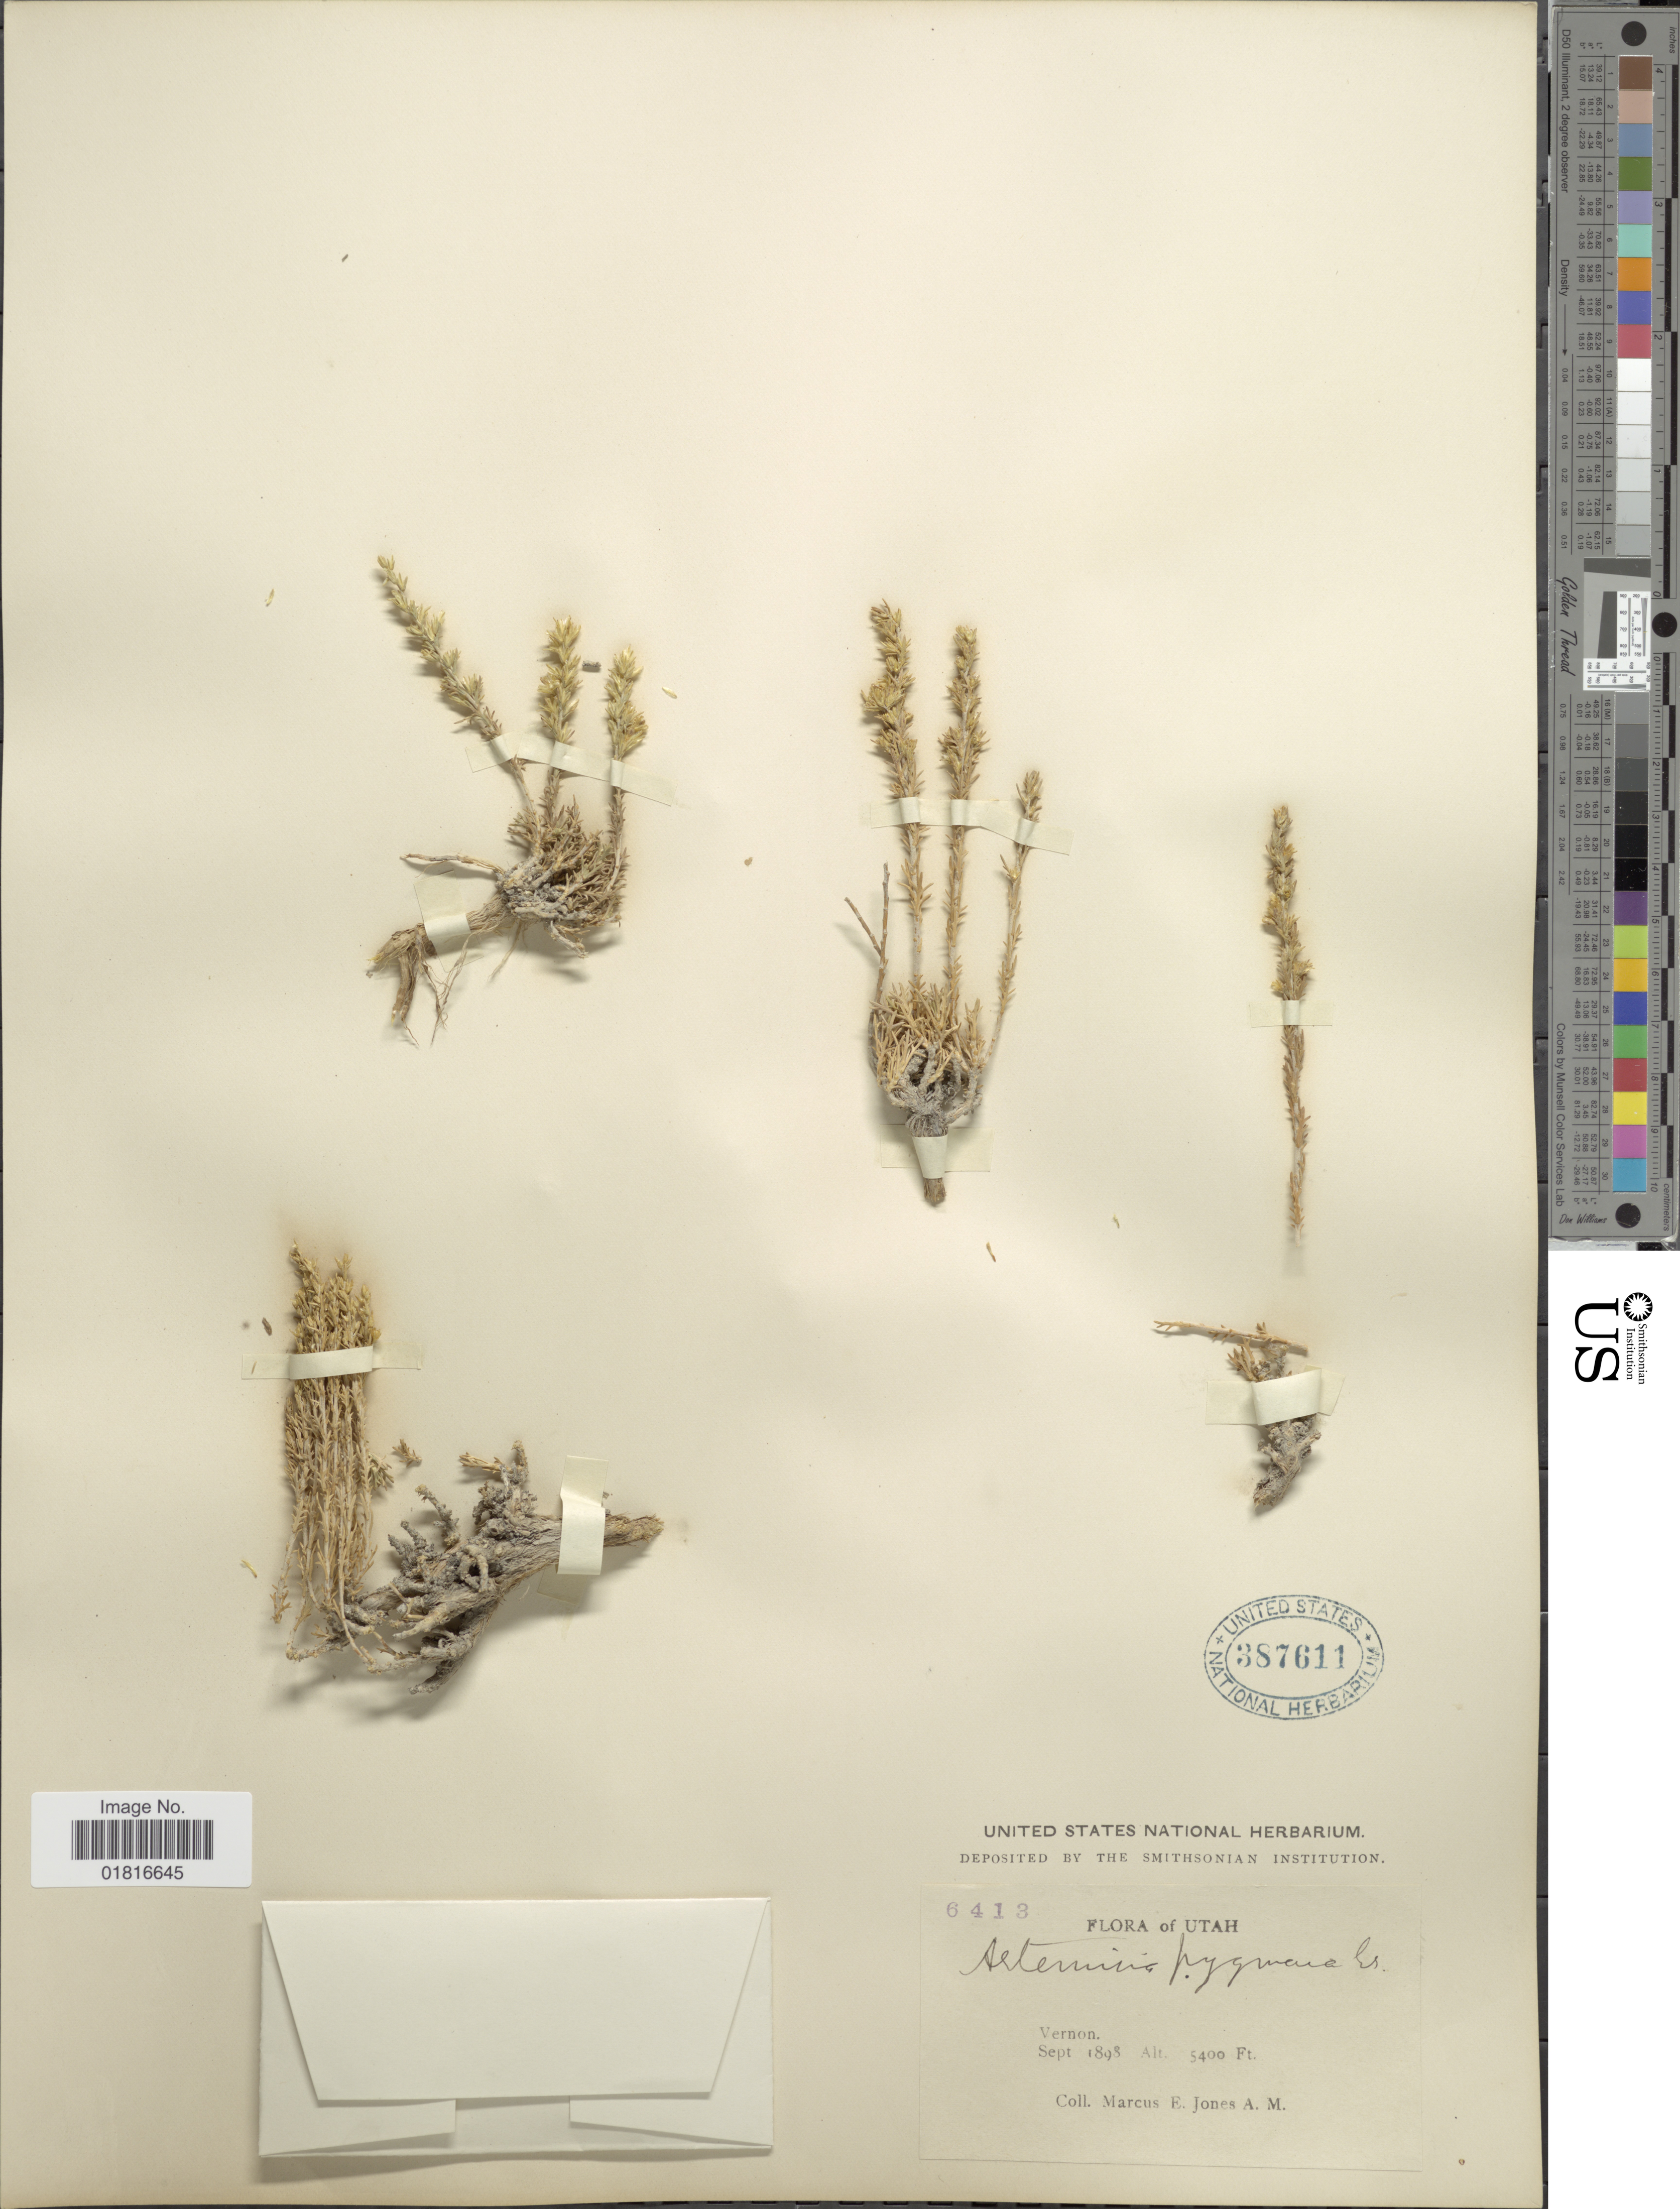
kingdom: Plantae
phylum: Tracheophyta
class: Magnoliopsida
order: Asterales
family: Asteraceae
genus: Artemisia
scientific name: Artemisia pygmaea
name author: A. Gray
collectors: M. E. Jones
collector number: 6413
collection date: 1898-09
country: United States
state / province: Utah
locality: Vernon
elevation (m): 1646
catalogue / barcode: US 387611